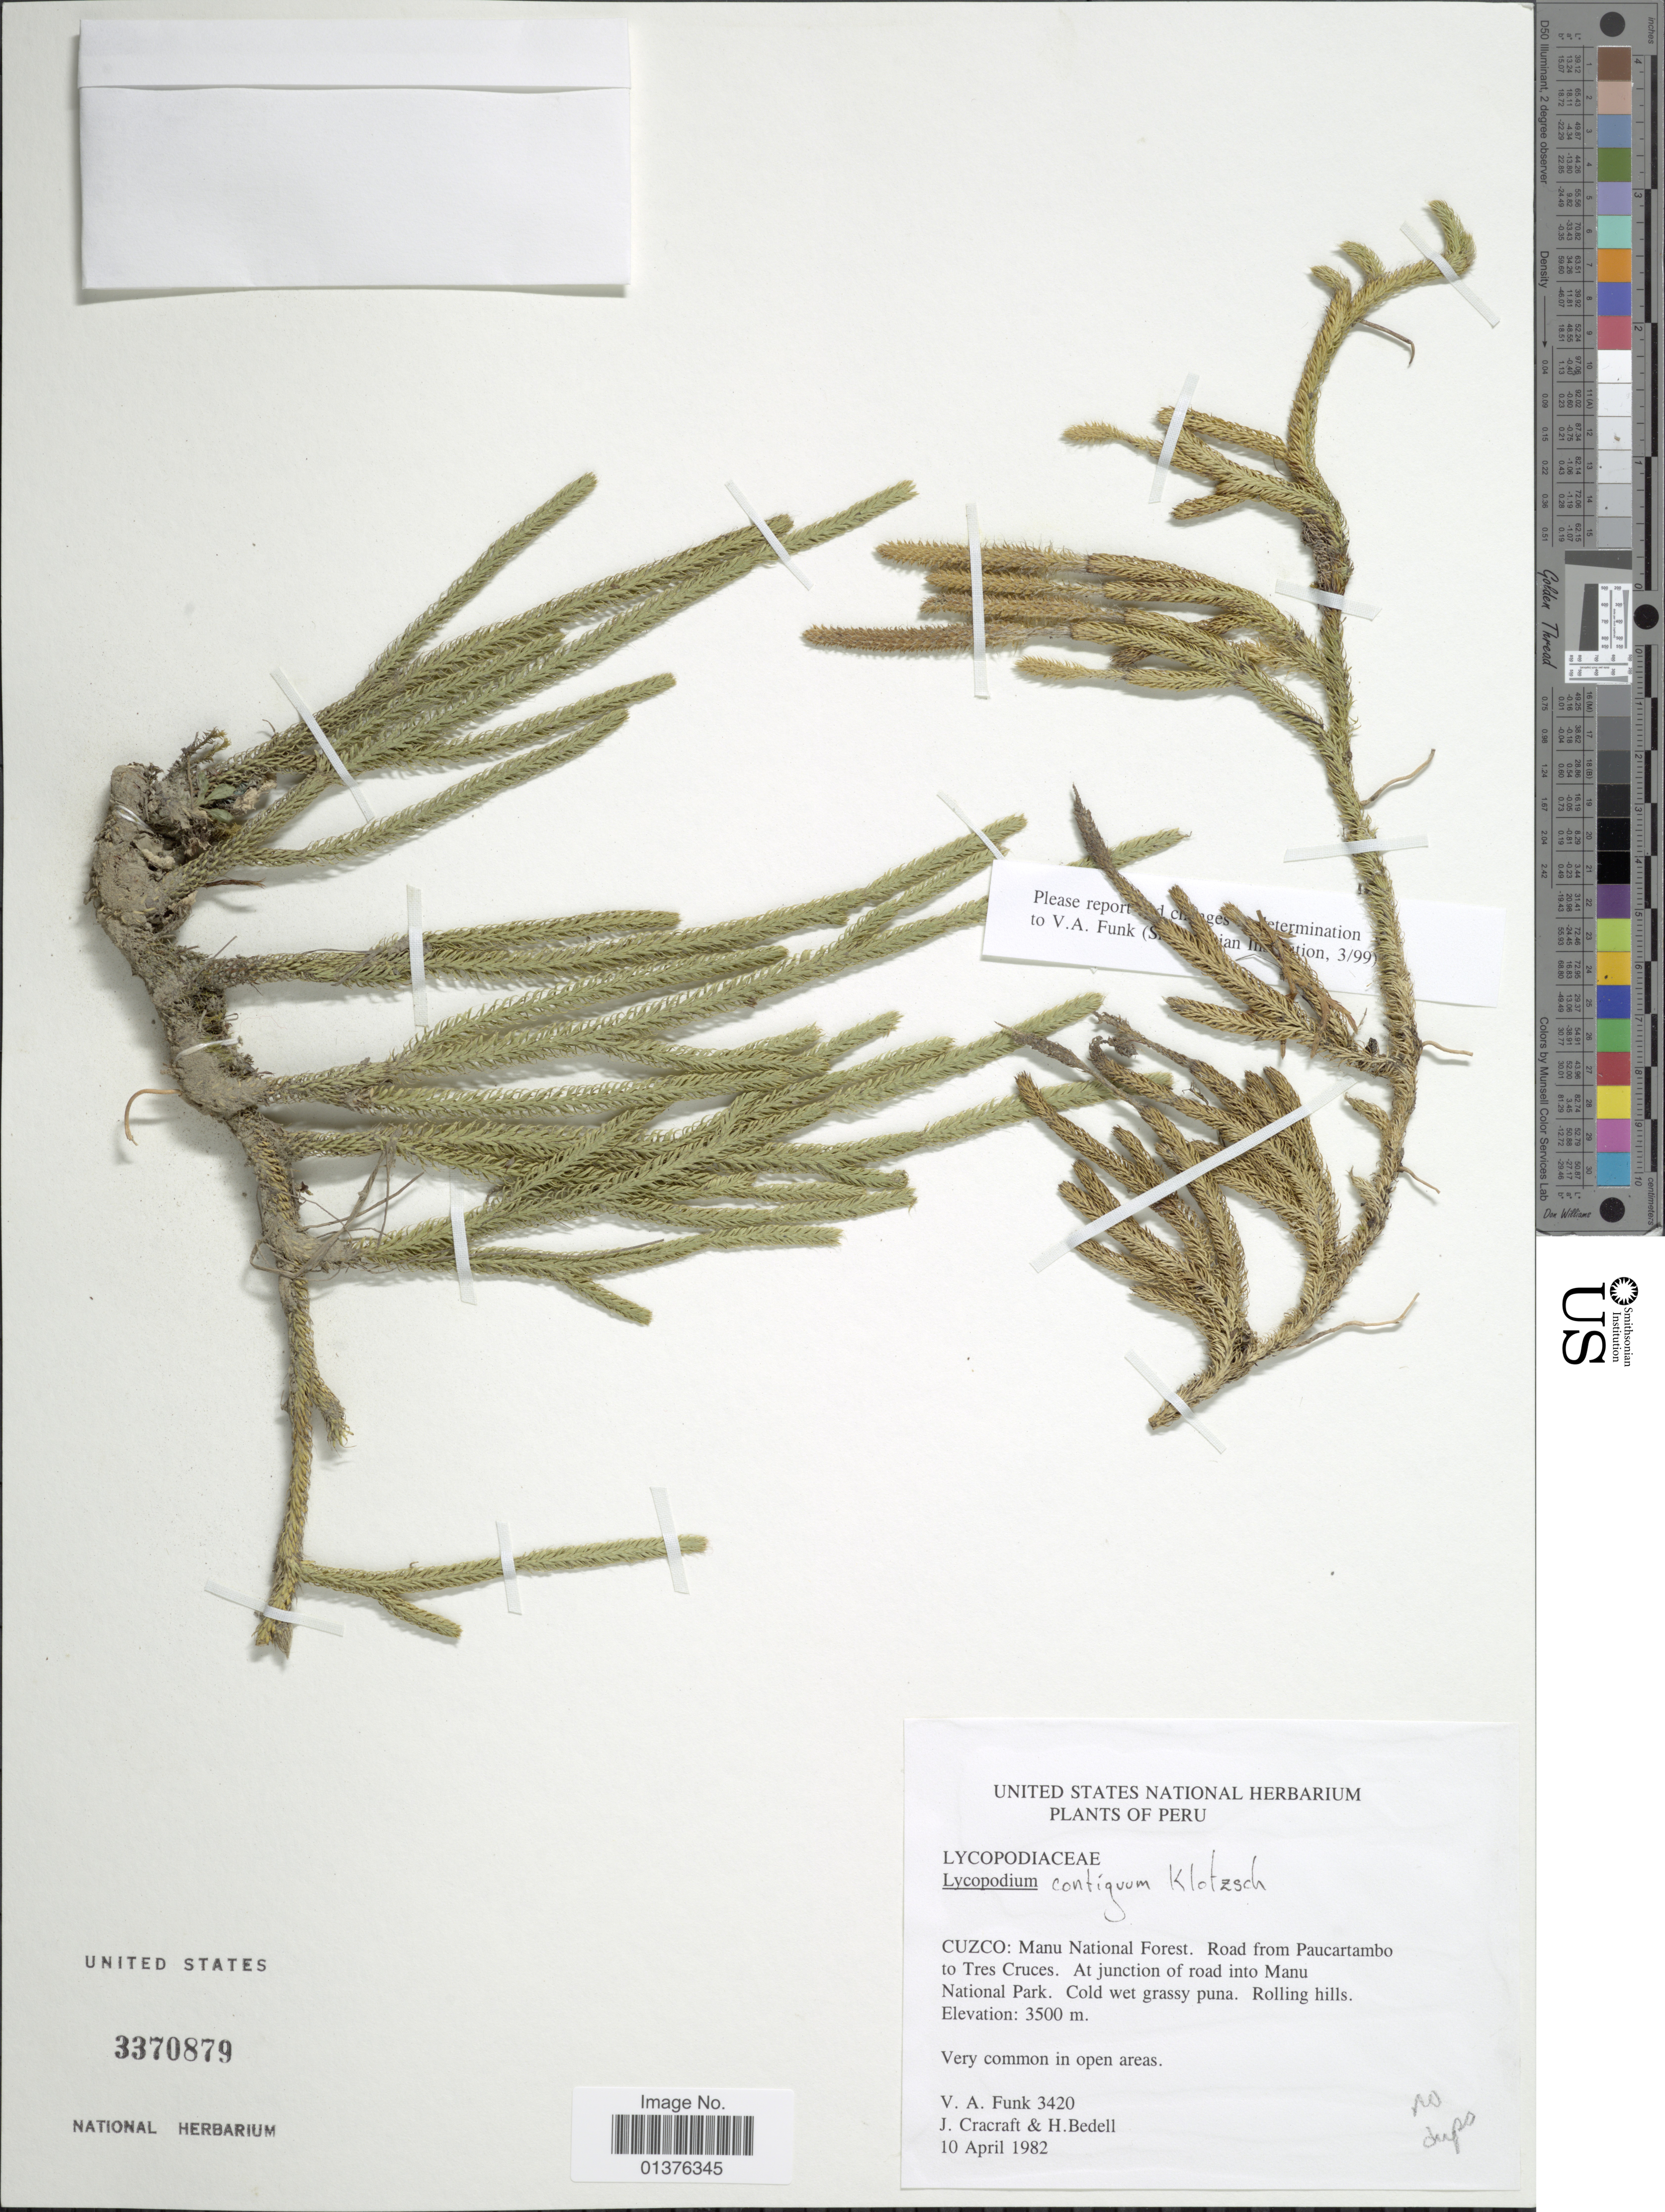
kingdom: Plantae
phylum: Tracheophyta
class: Lycopodiopsida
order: Lycopodiales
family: Lycopodiaceae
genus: Lycopodium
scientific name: Lycopodium clavatum subsp. contiguum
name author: (Klotzsch) B. Øllg.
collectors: V. Funk, J. L. Cracraft & H. Bedell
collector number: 3420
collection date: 1982-04-10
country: Peru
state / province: Cusco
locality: Manu National Forest, road from Paucartambo to Tres Cruces, at junction of road into Manu National Park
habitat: Cold wet grassy puna; rolling hills.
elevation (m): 3500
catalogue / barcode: US 3370879